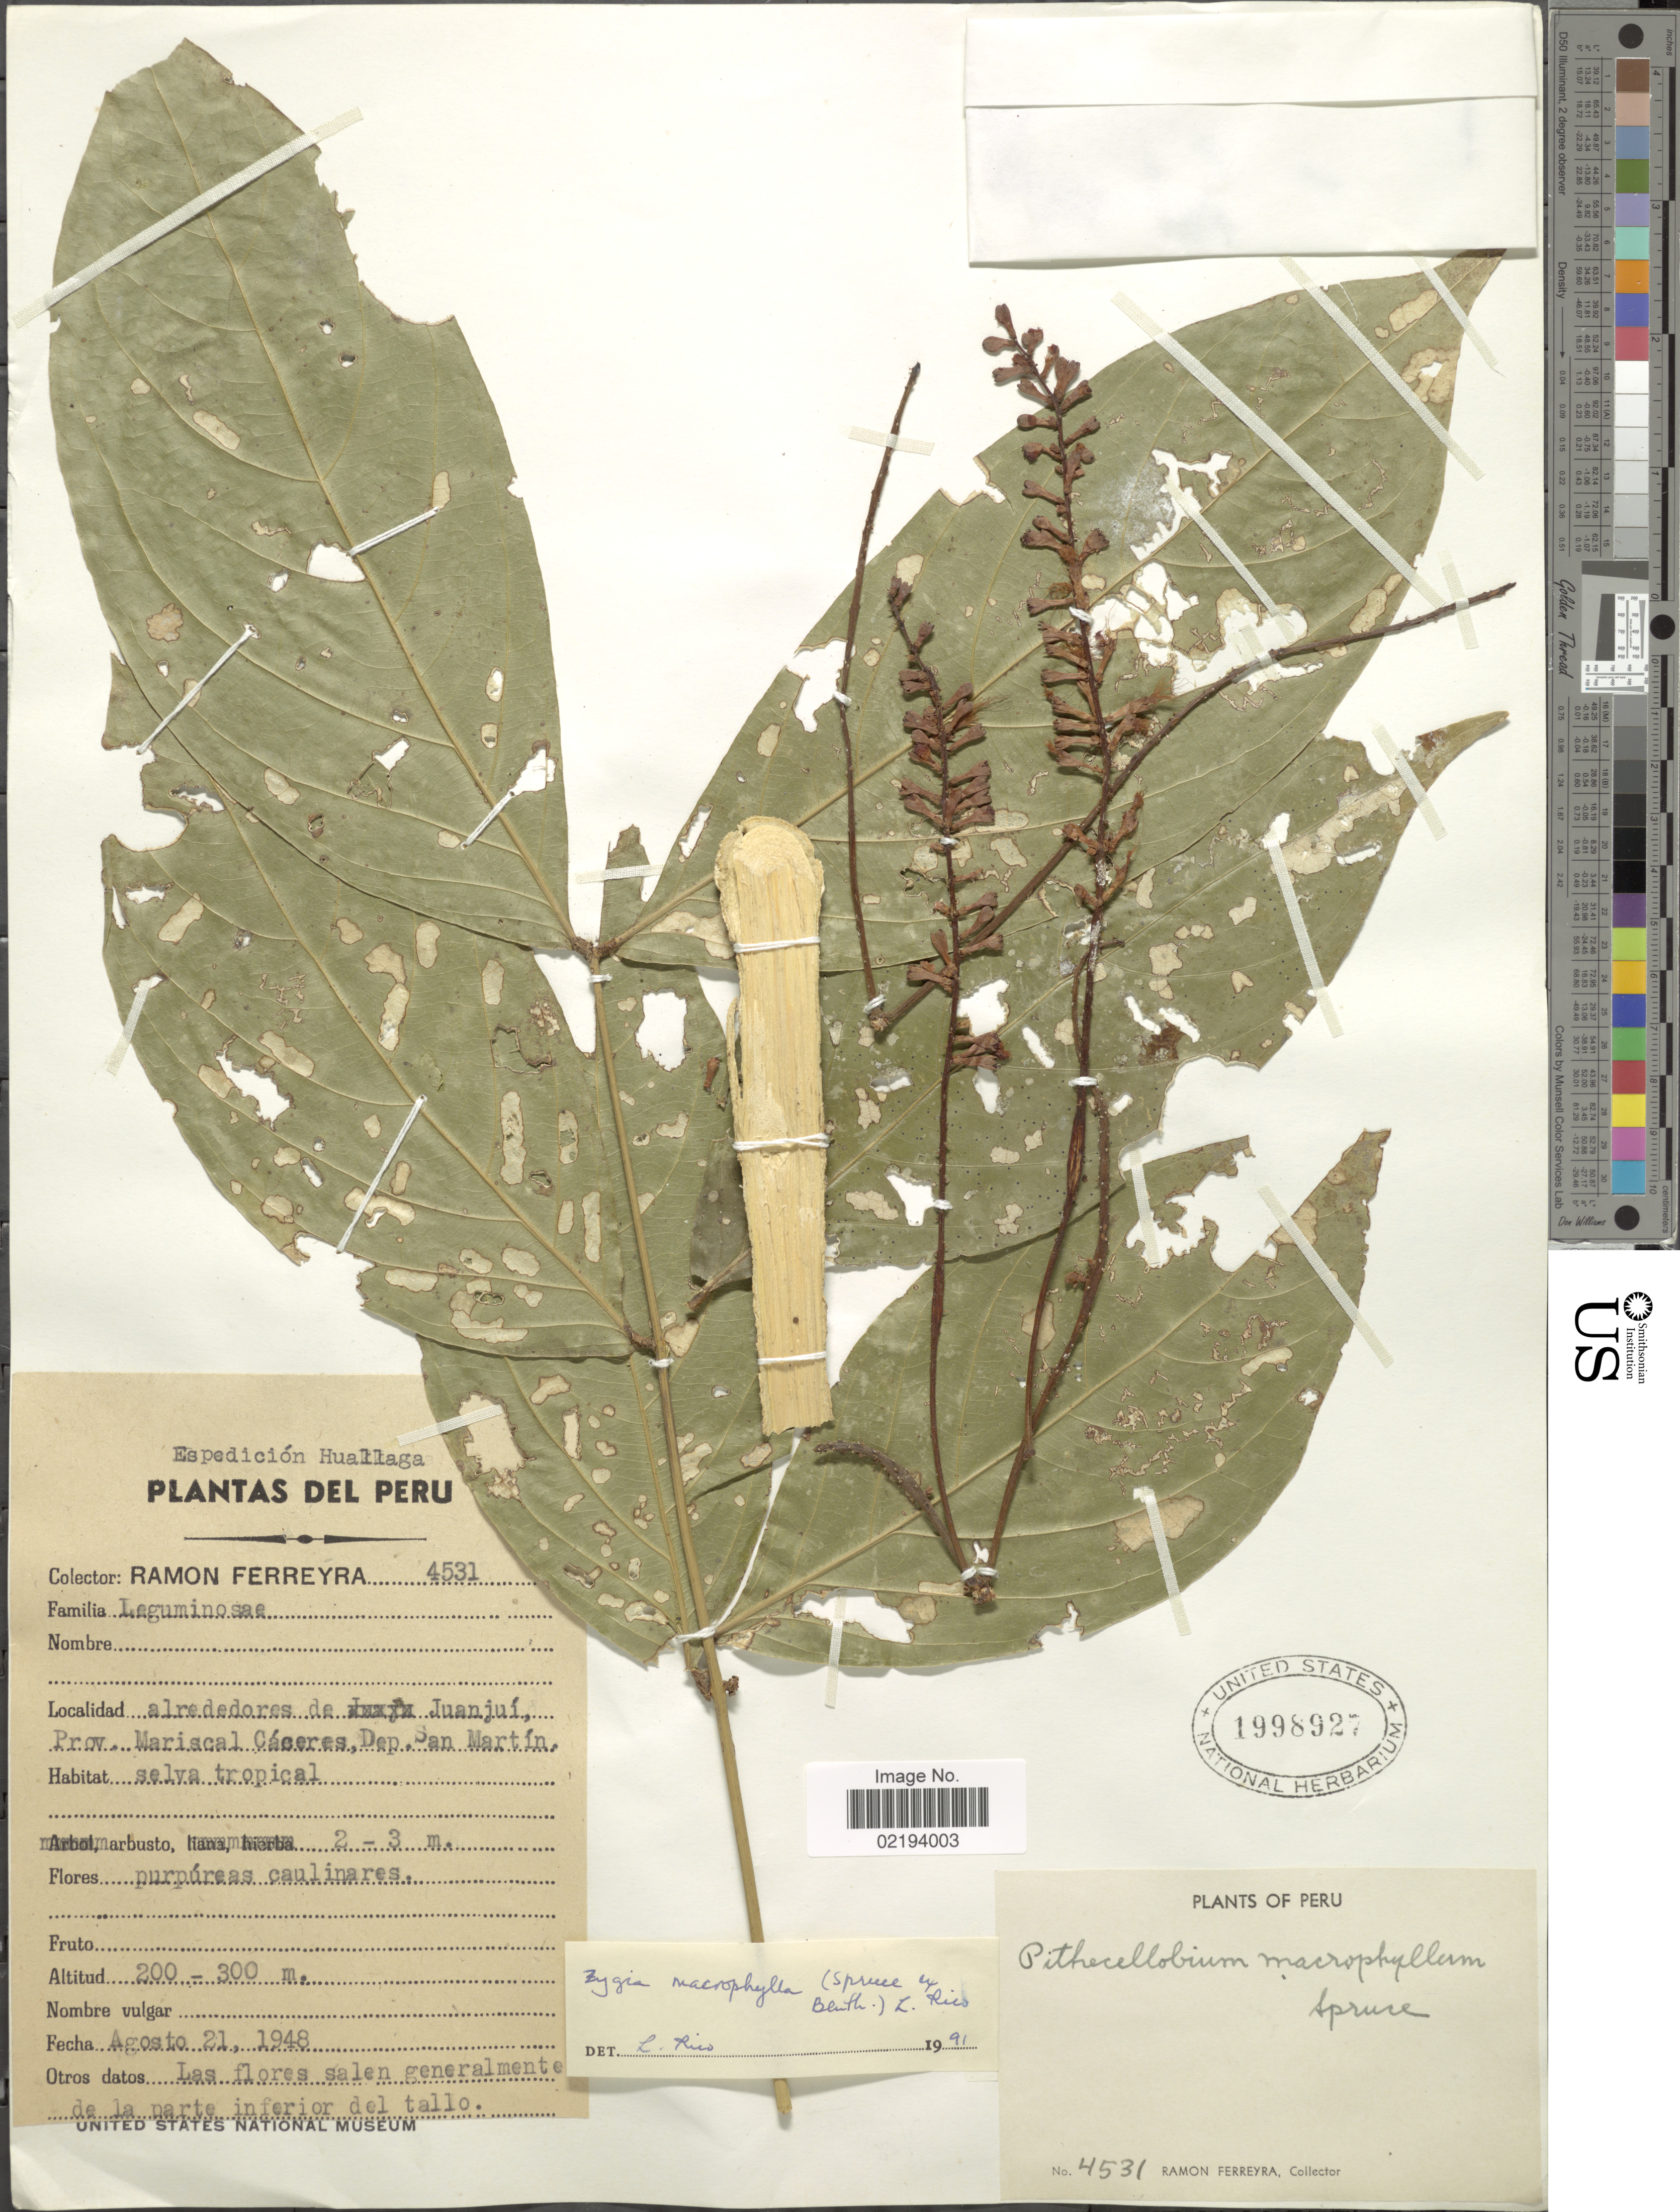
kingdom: Plantae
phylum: Tracheophyta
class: Magnoliopsida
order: Fabales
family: Fabaceae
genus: Zygia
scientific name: Zygia coccinea var. macrophylla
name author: (Benth.) Barneby & J.W. Grimes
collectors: R. A. Ferreyra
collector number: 4531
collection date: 1948-08-21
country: Peru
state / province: San Martín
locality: Alrededores de Juanjuí, Prov. Mariscal Cáceres, Dep. San Martín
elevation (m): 200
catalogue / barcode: US 1998927